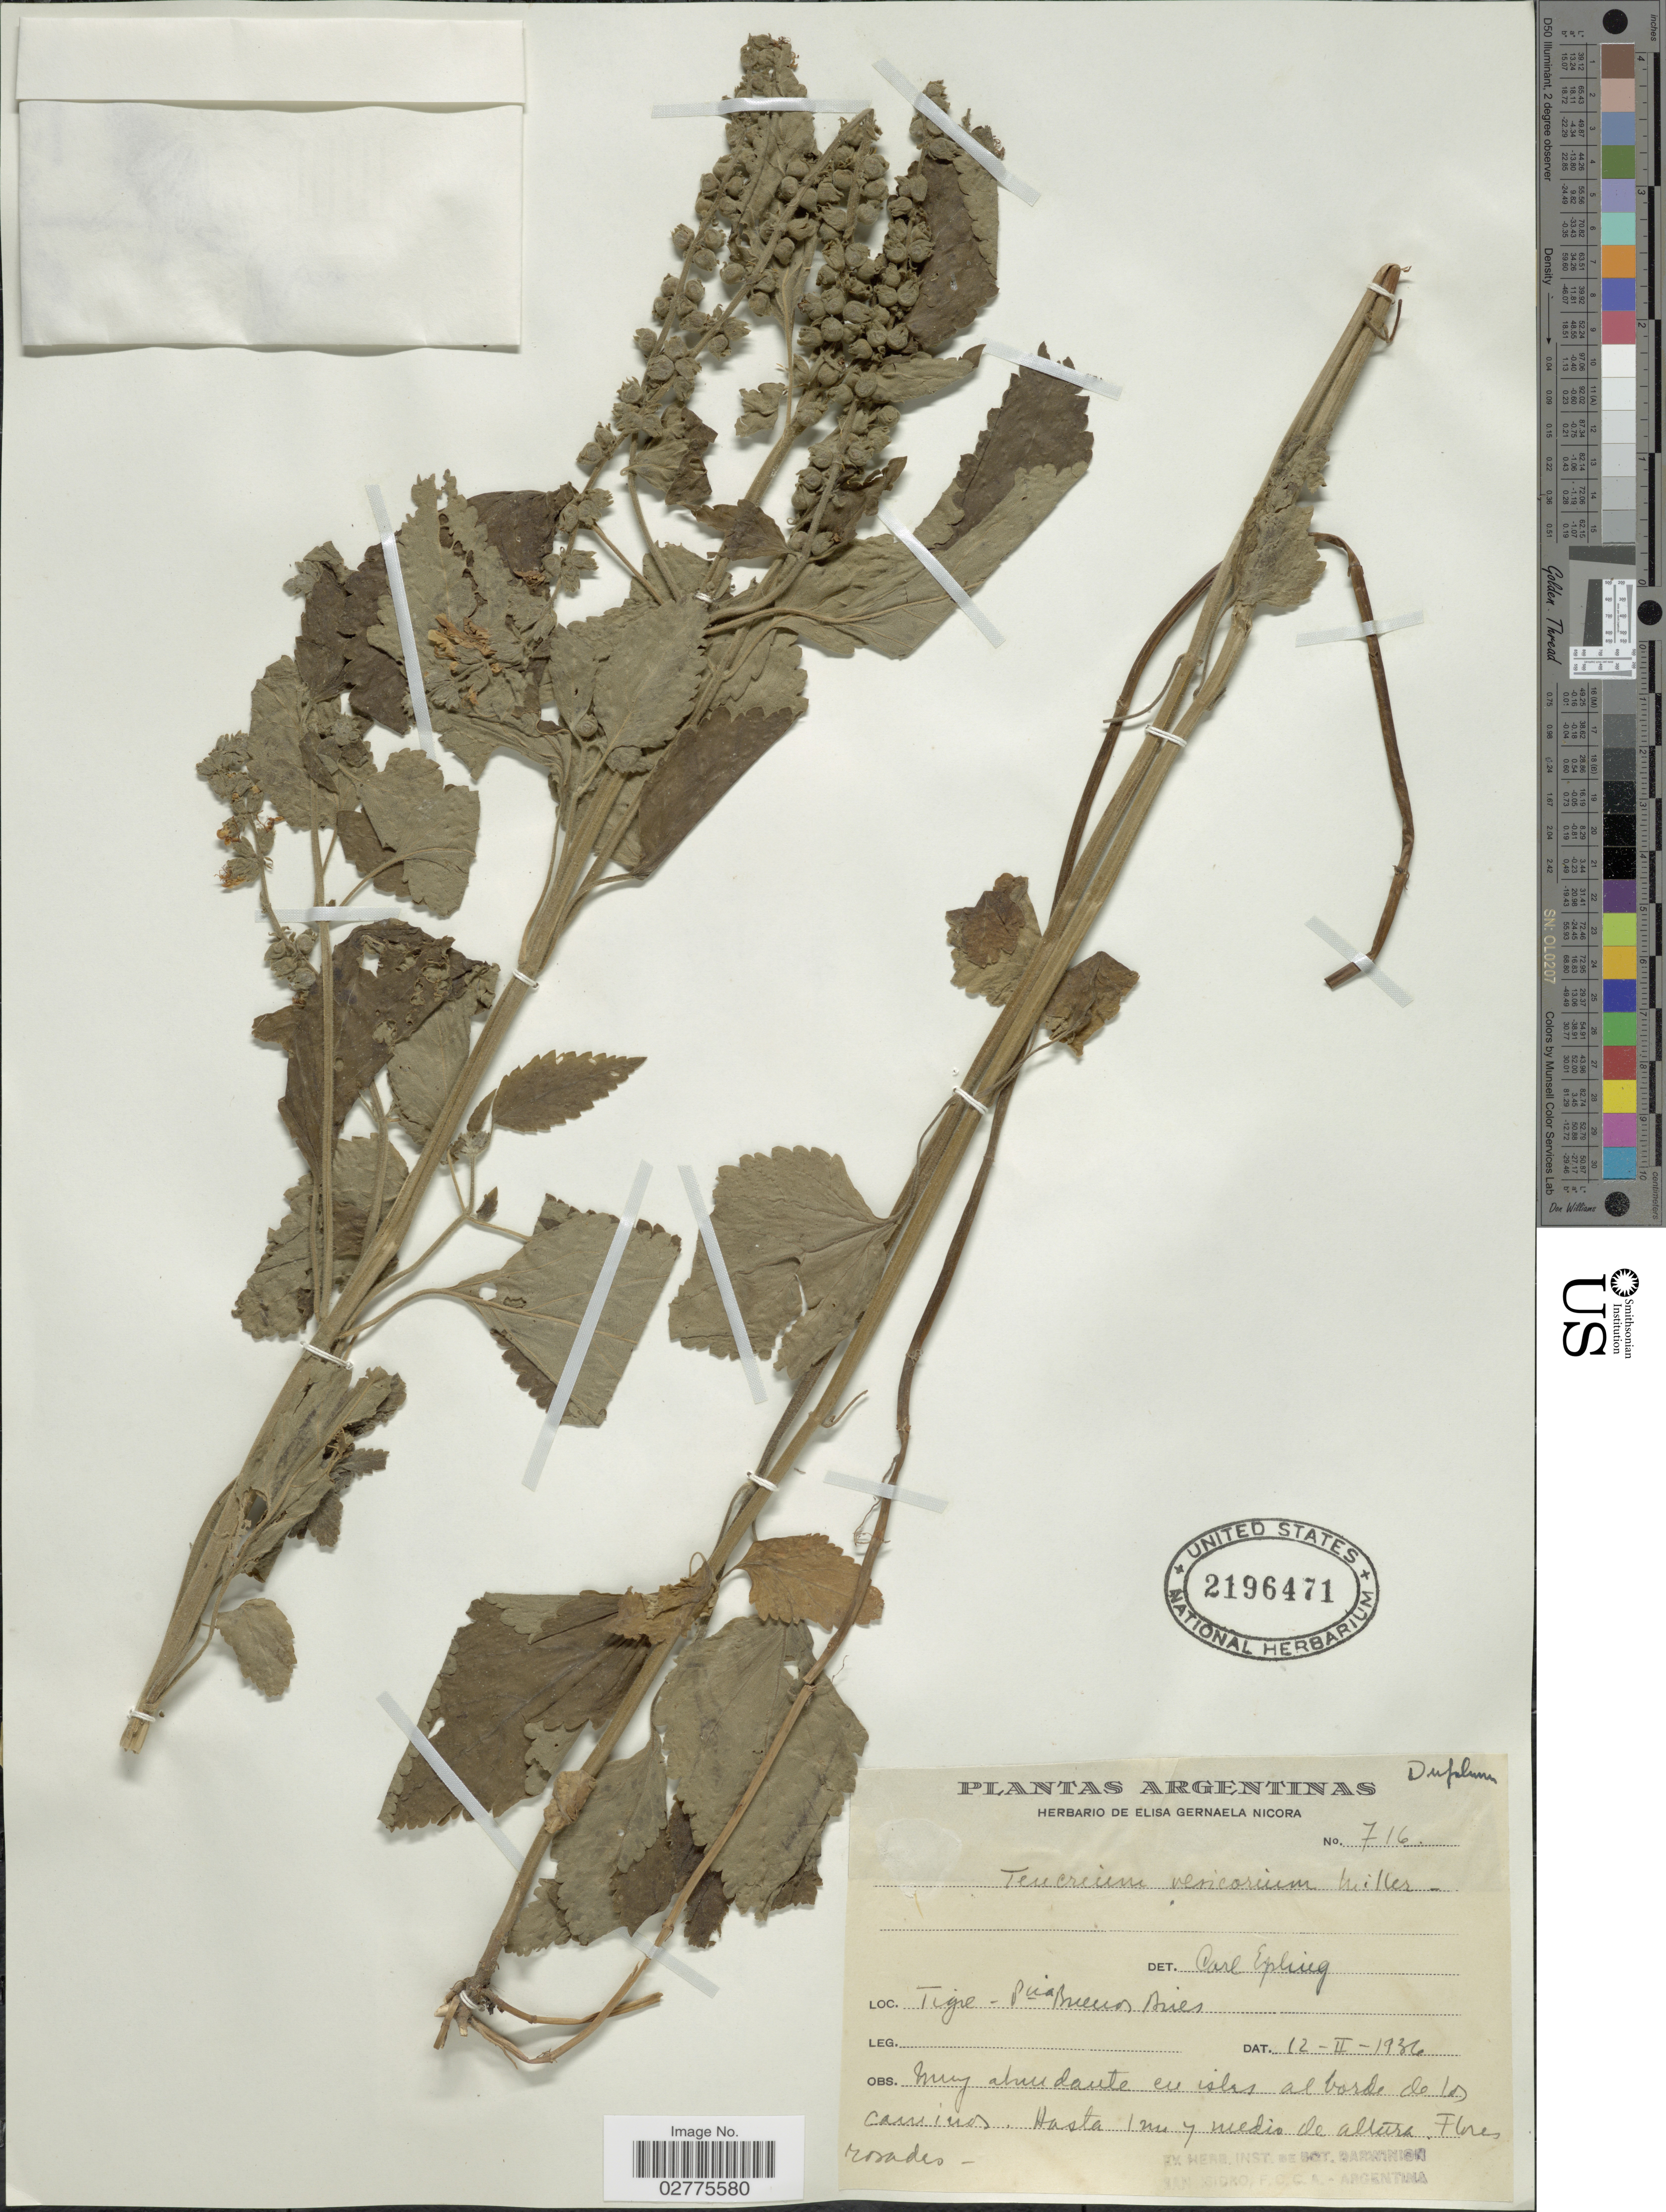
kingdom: Plantae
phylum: Tracheophyta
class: Magnoliopsida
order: Lamiales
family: Lamiaceae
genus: Teucrium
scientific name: Teucrium vesicarium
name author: Mill.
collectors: Ex herb. de Elisa Gernaela Nicora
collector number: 716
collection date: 1936-02-12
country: Argentina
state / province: Buenos Aires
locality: Tigre - Pcia Buenos Aires.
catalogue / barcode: US 2196471